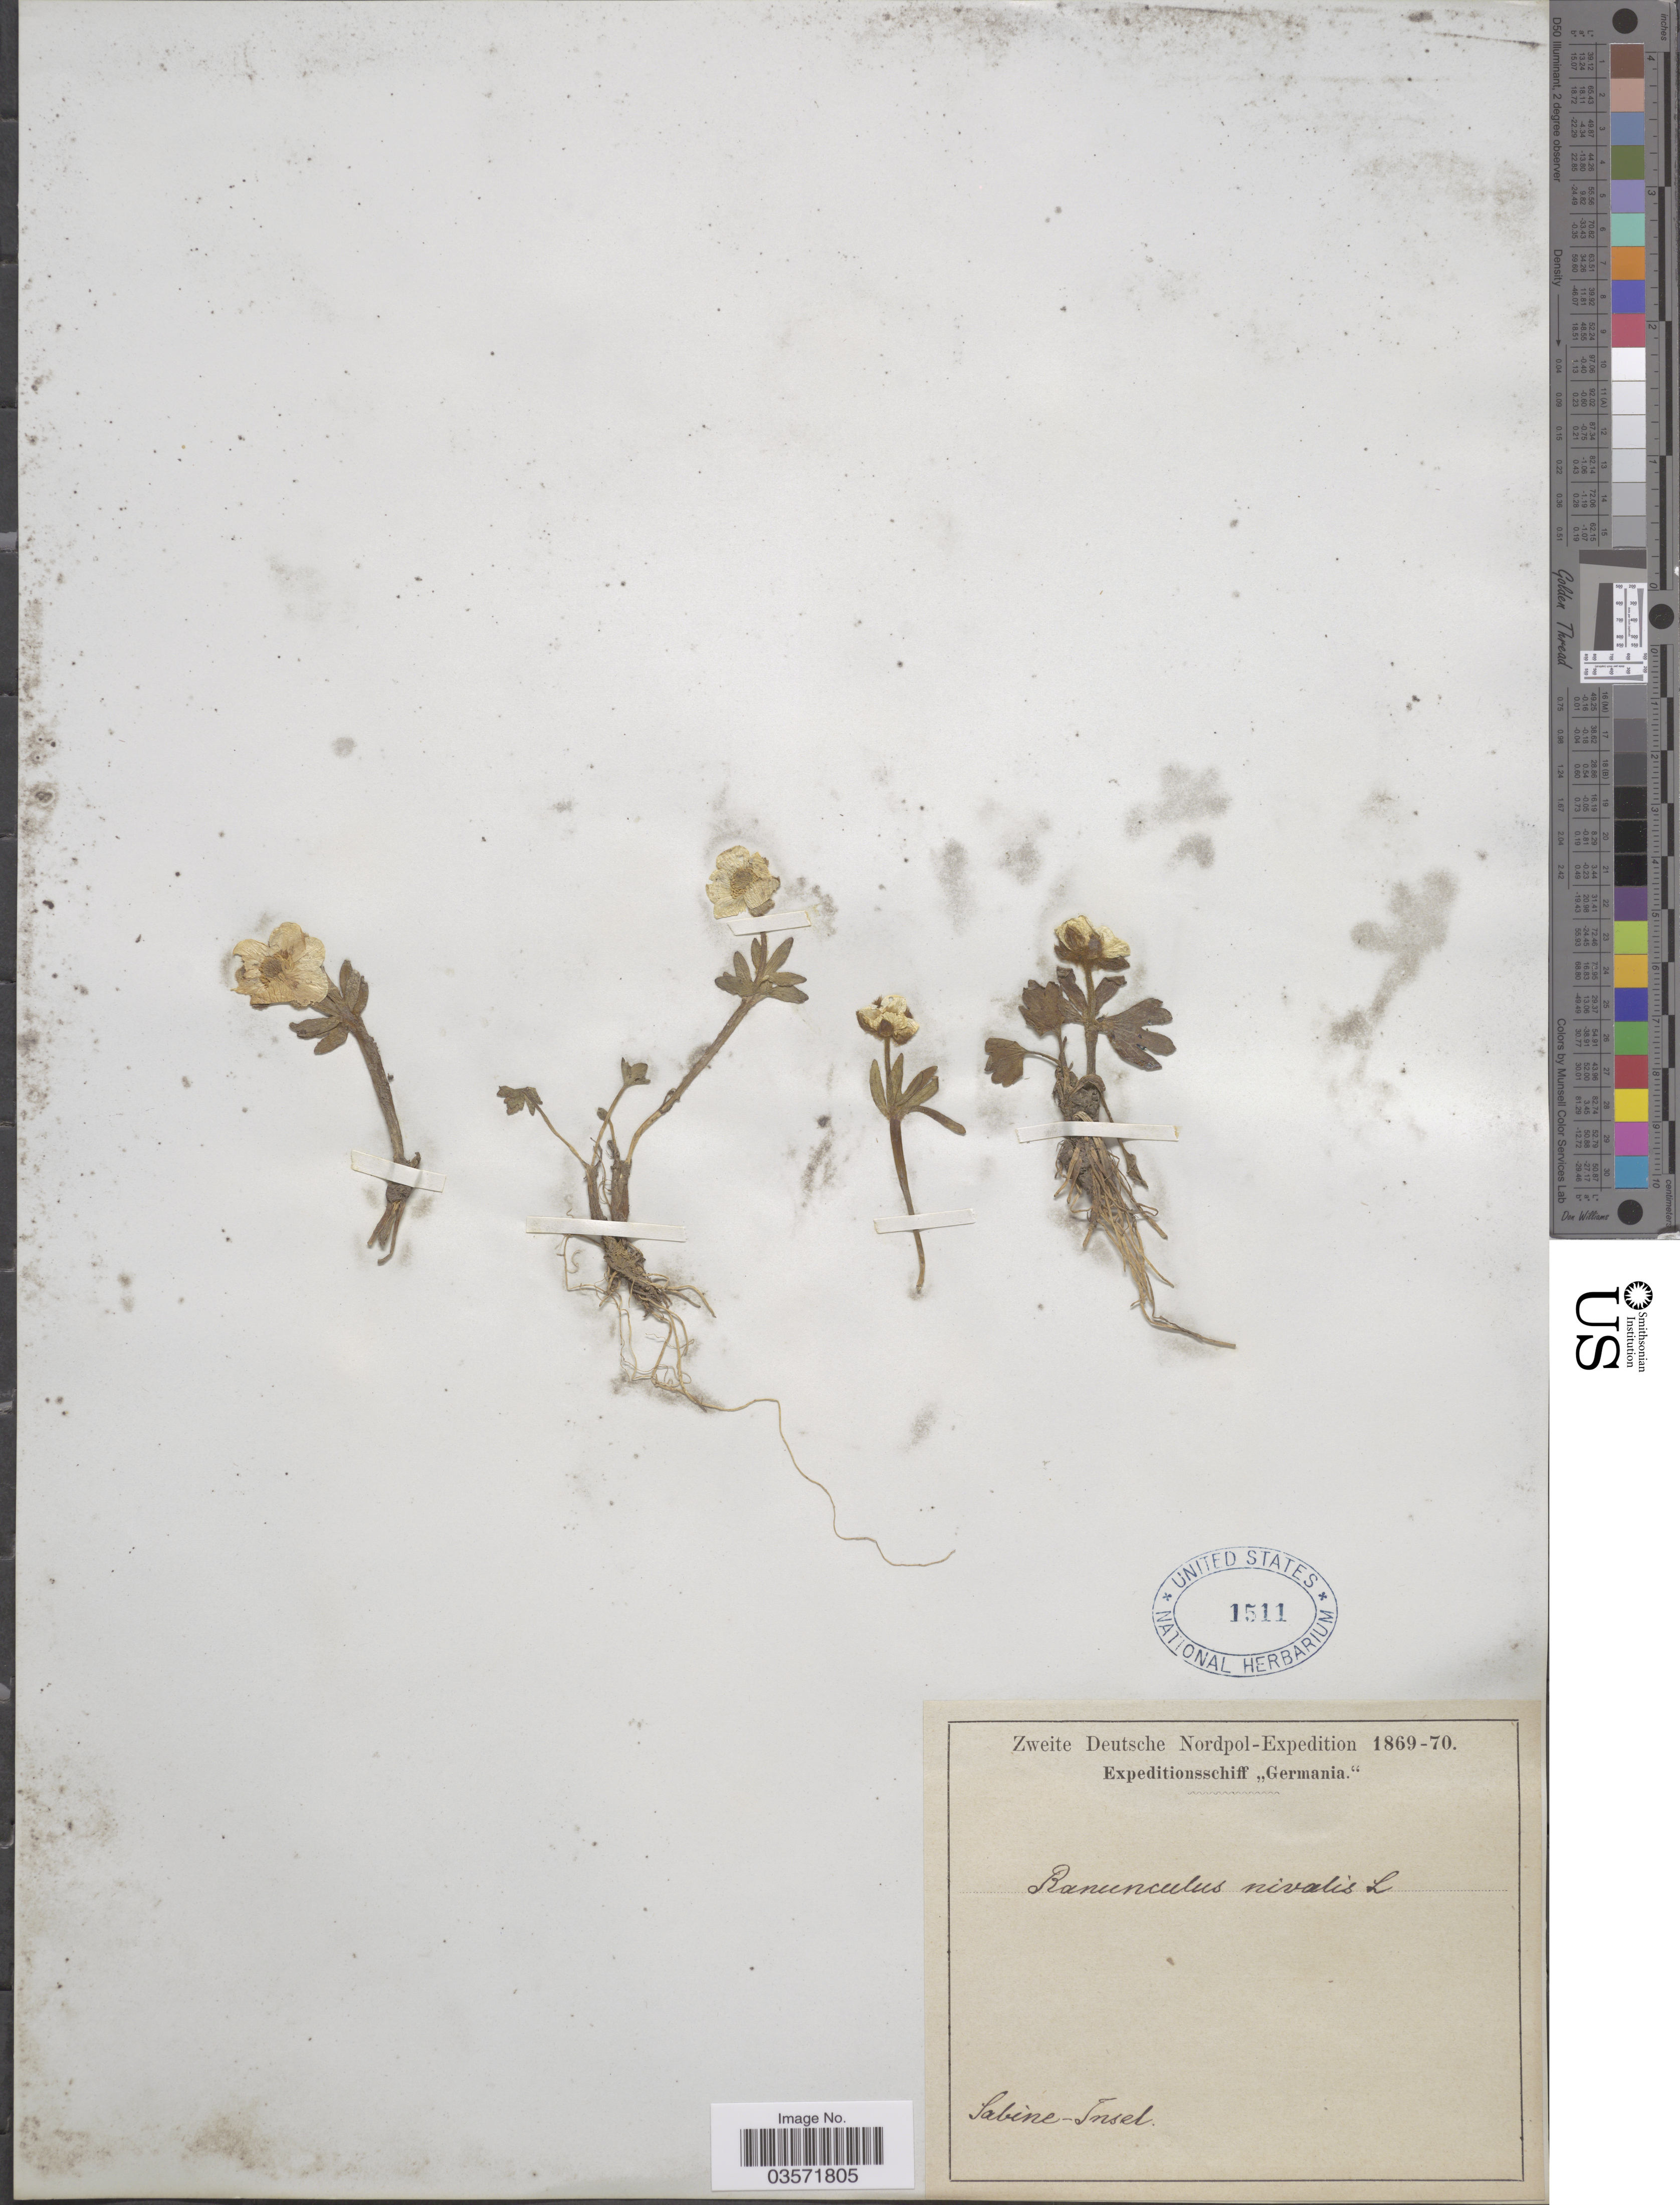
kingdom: Plantae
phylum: Tracheophyta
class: Magnoliopsida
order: Ranunculales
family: Ranunculaceae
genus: Ranunculus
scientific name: Ranunculus nivalis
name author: L.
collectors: Zweite Deutsche Nordpol-Expedition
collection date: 1869/1870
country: Germany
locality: Sabine-Insel.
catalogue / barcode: US 1511